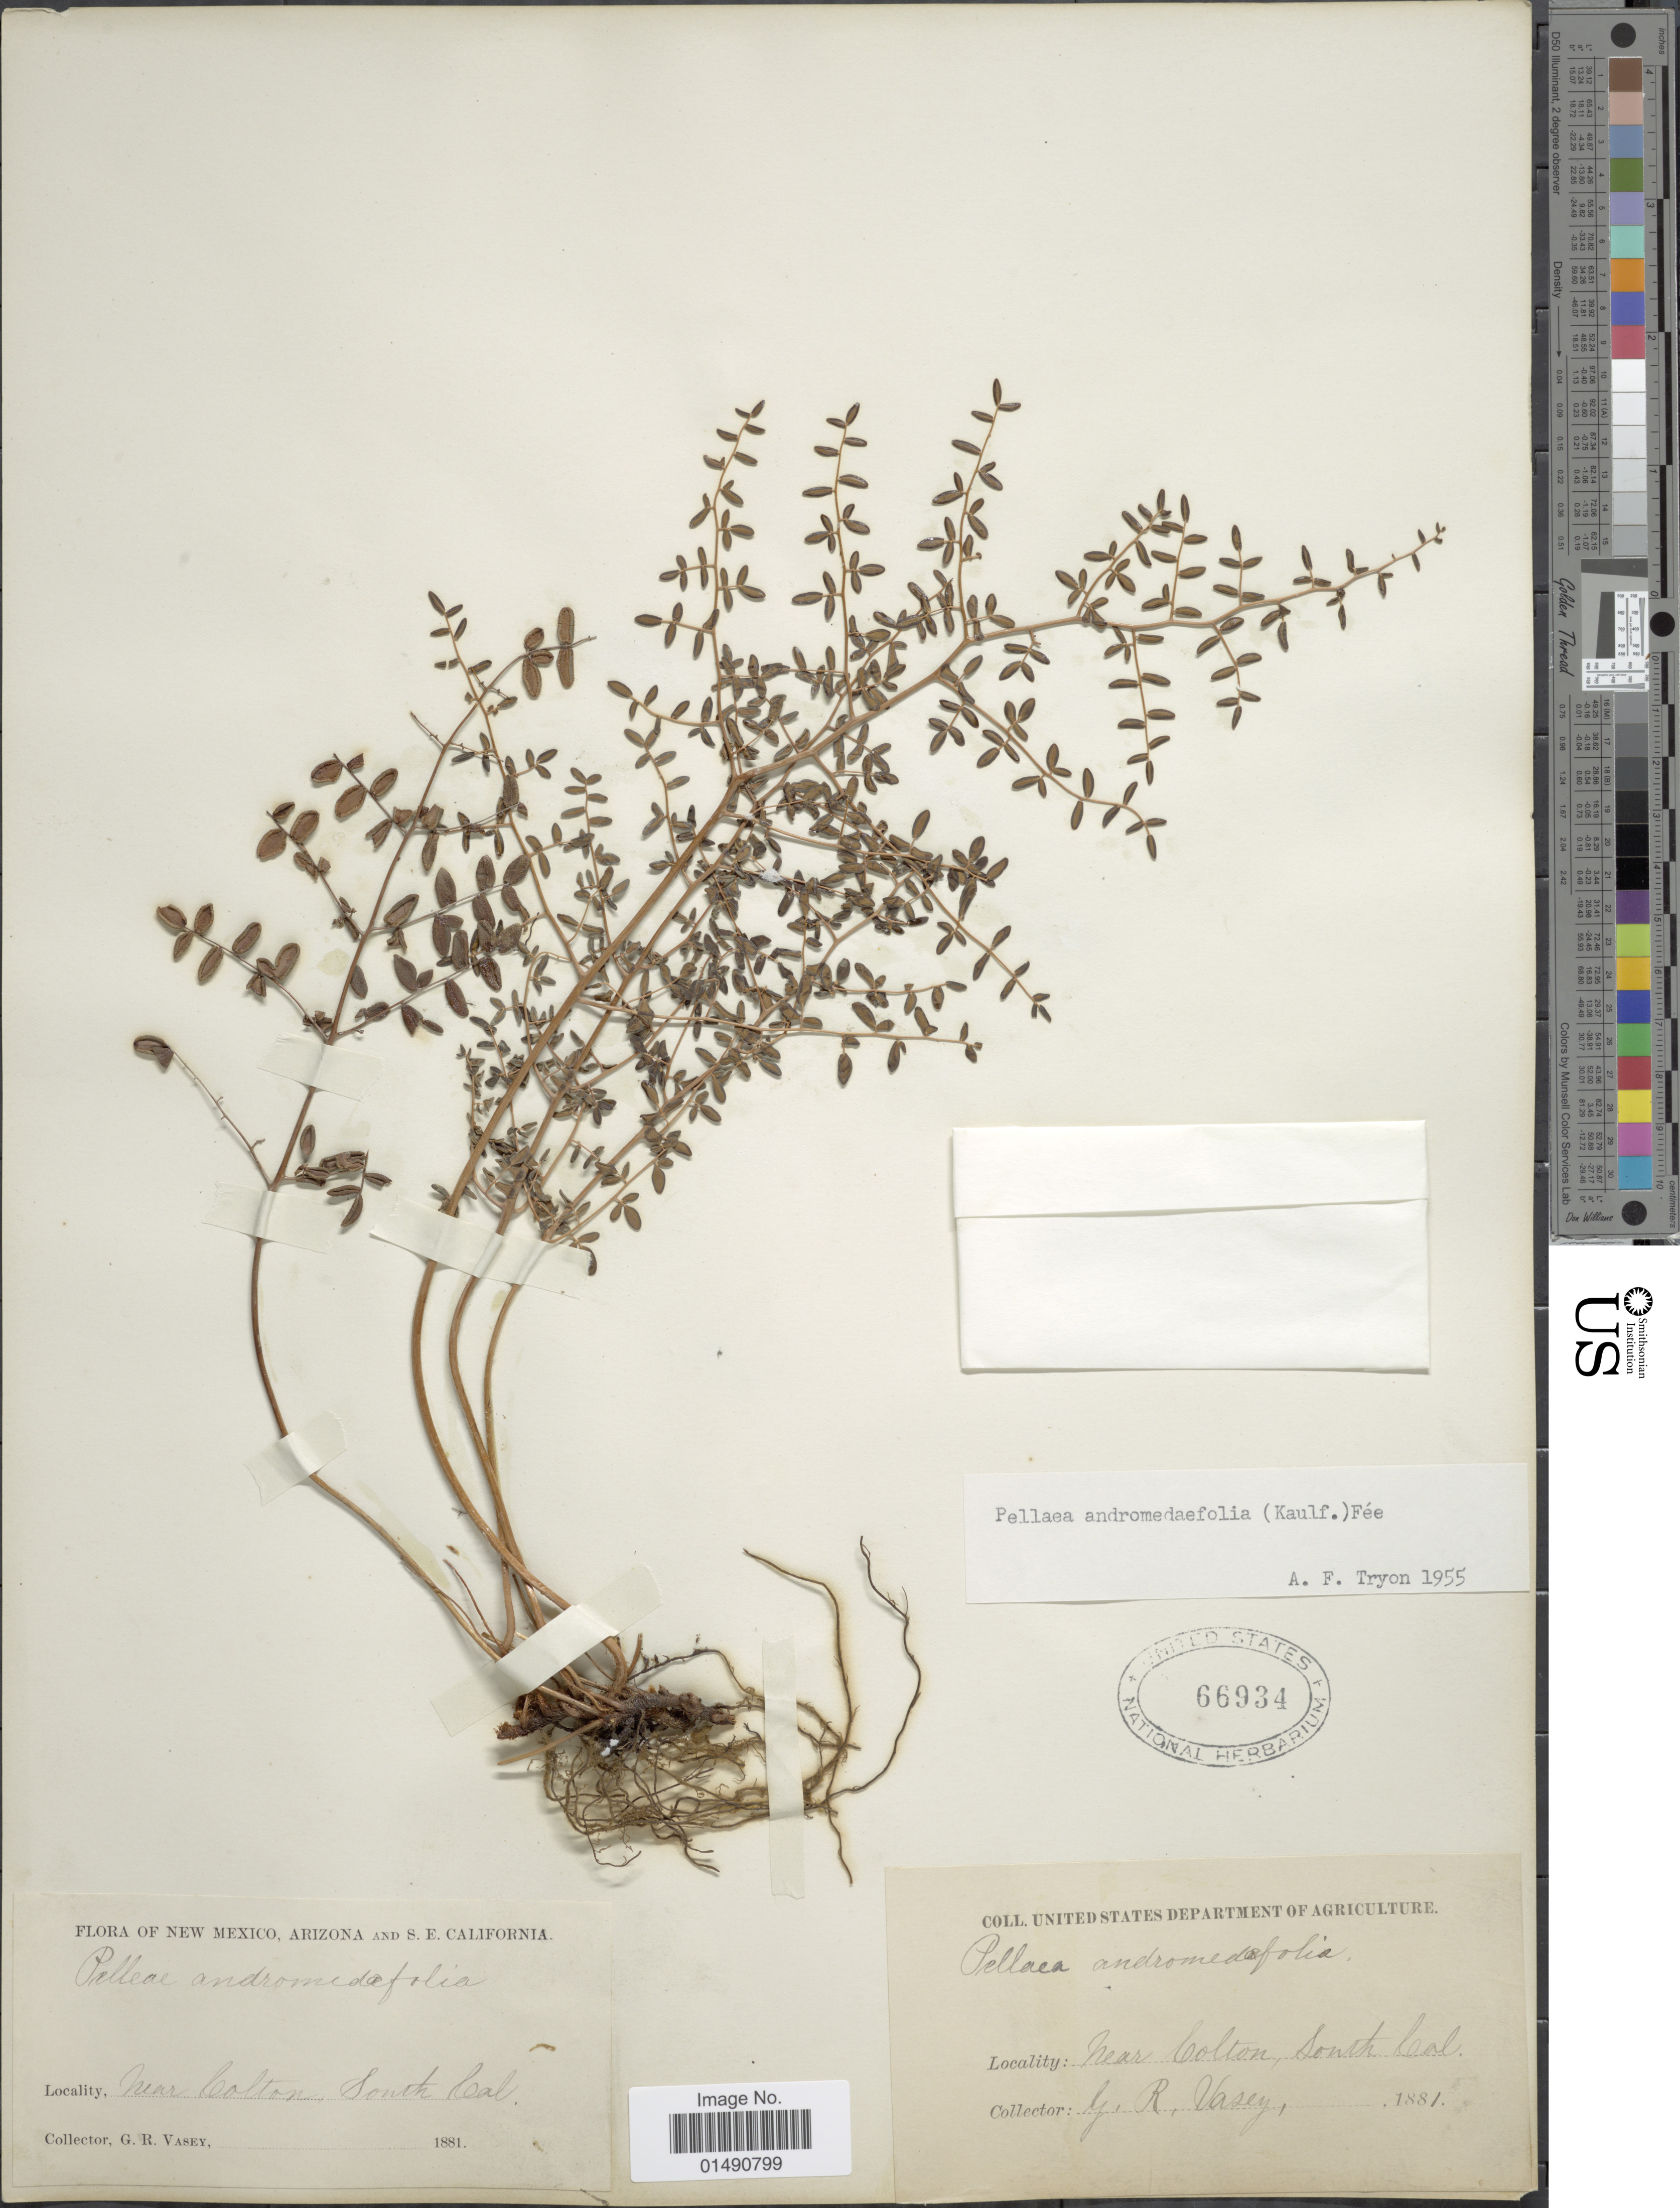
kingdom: Plantae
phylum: Tracheophyta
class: Polypodiopsida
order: Polypodiales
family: Pteridaceae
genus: Pellaea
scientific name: Pellaea andromedifolia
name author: (Kaulf.) Fée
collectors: G. R. Vasey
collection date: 1881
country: United States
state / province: California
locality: Near Colton South Cal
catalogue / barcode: US 66934